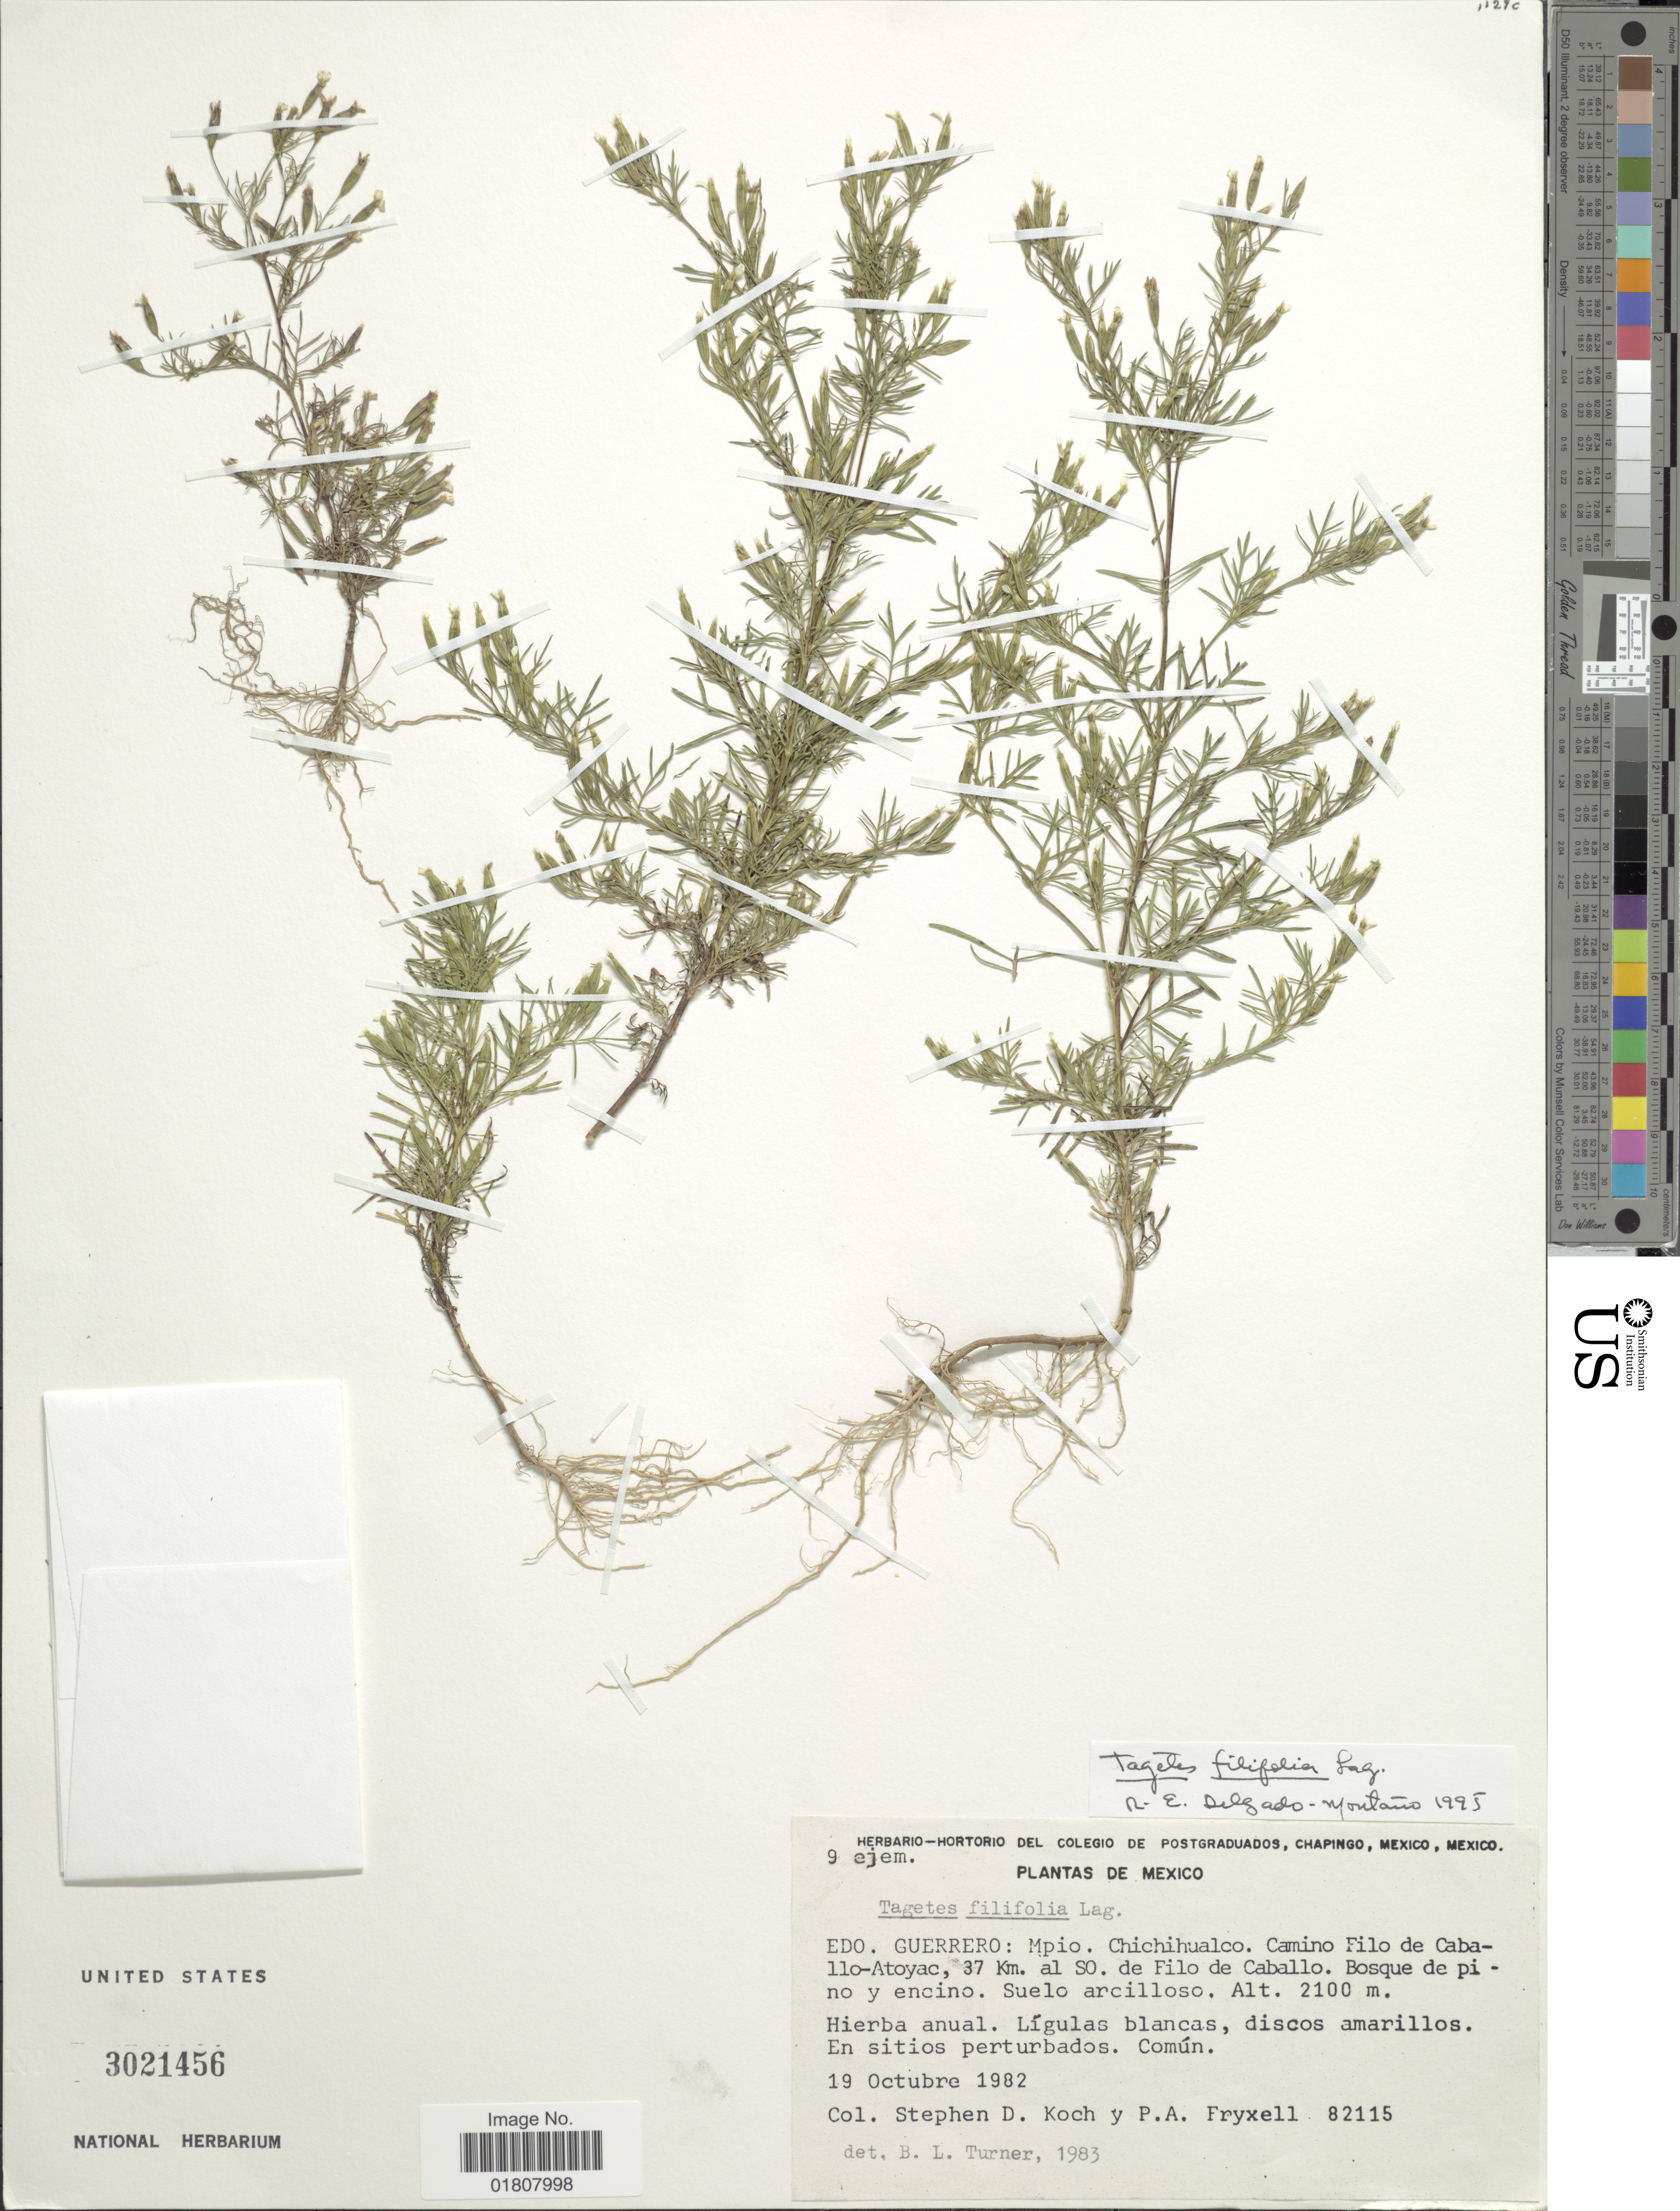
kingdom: Plantae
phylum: Tracheophyta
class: Magnoliopsida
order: Asterales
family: Asteraceae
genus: Tagetes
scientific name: Tagetes filifolia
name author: Lag.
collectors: S. D. Koch & P. A. Fryxell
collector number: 82115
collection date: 1982-10-19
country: Mexico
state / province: Guerrero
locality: Mpio. Chichihualco, Camino Filo de Caballo-Atoyac, 37 km al SO de Filo de Caballo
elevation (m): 2100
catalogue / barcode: US 3021456